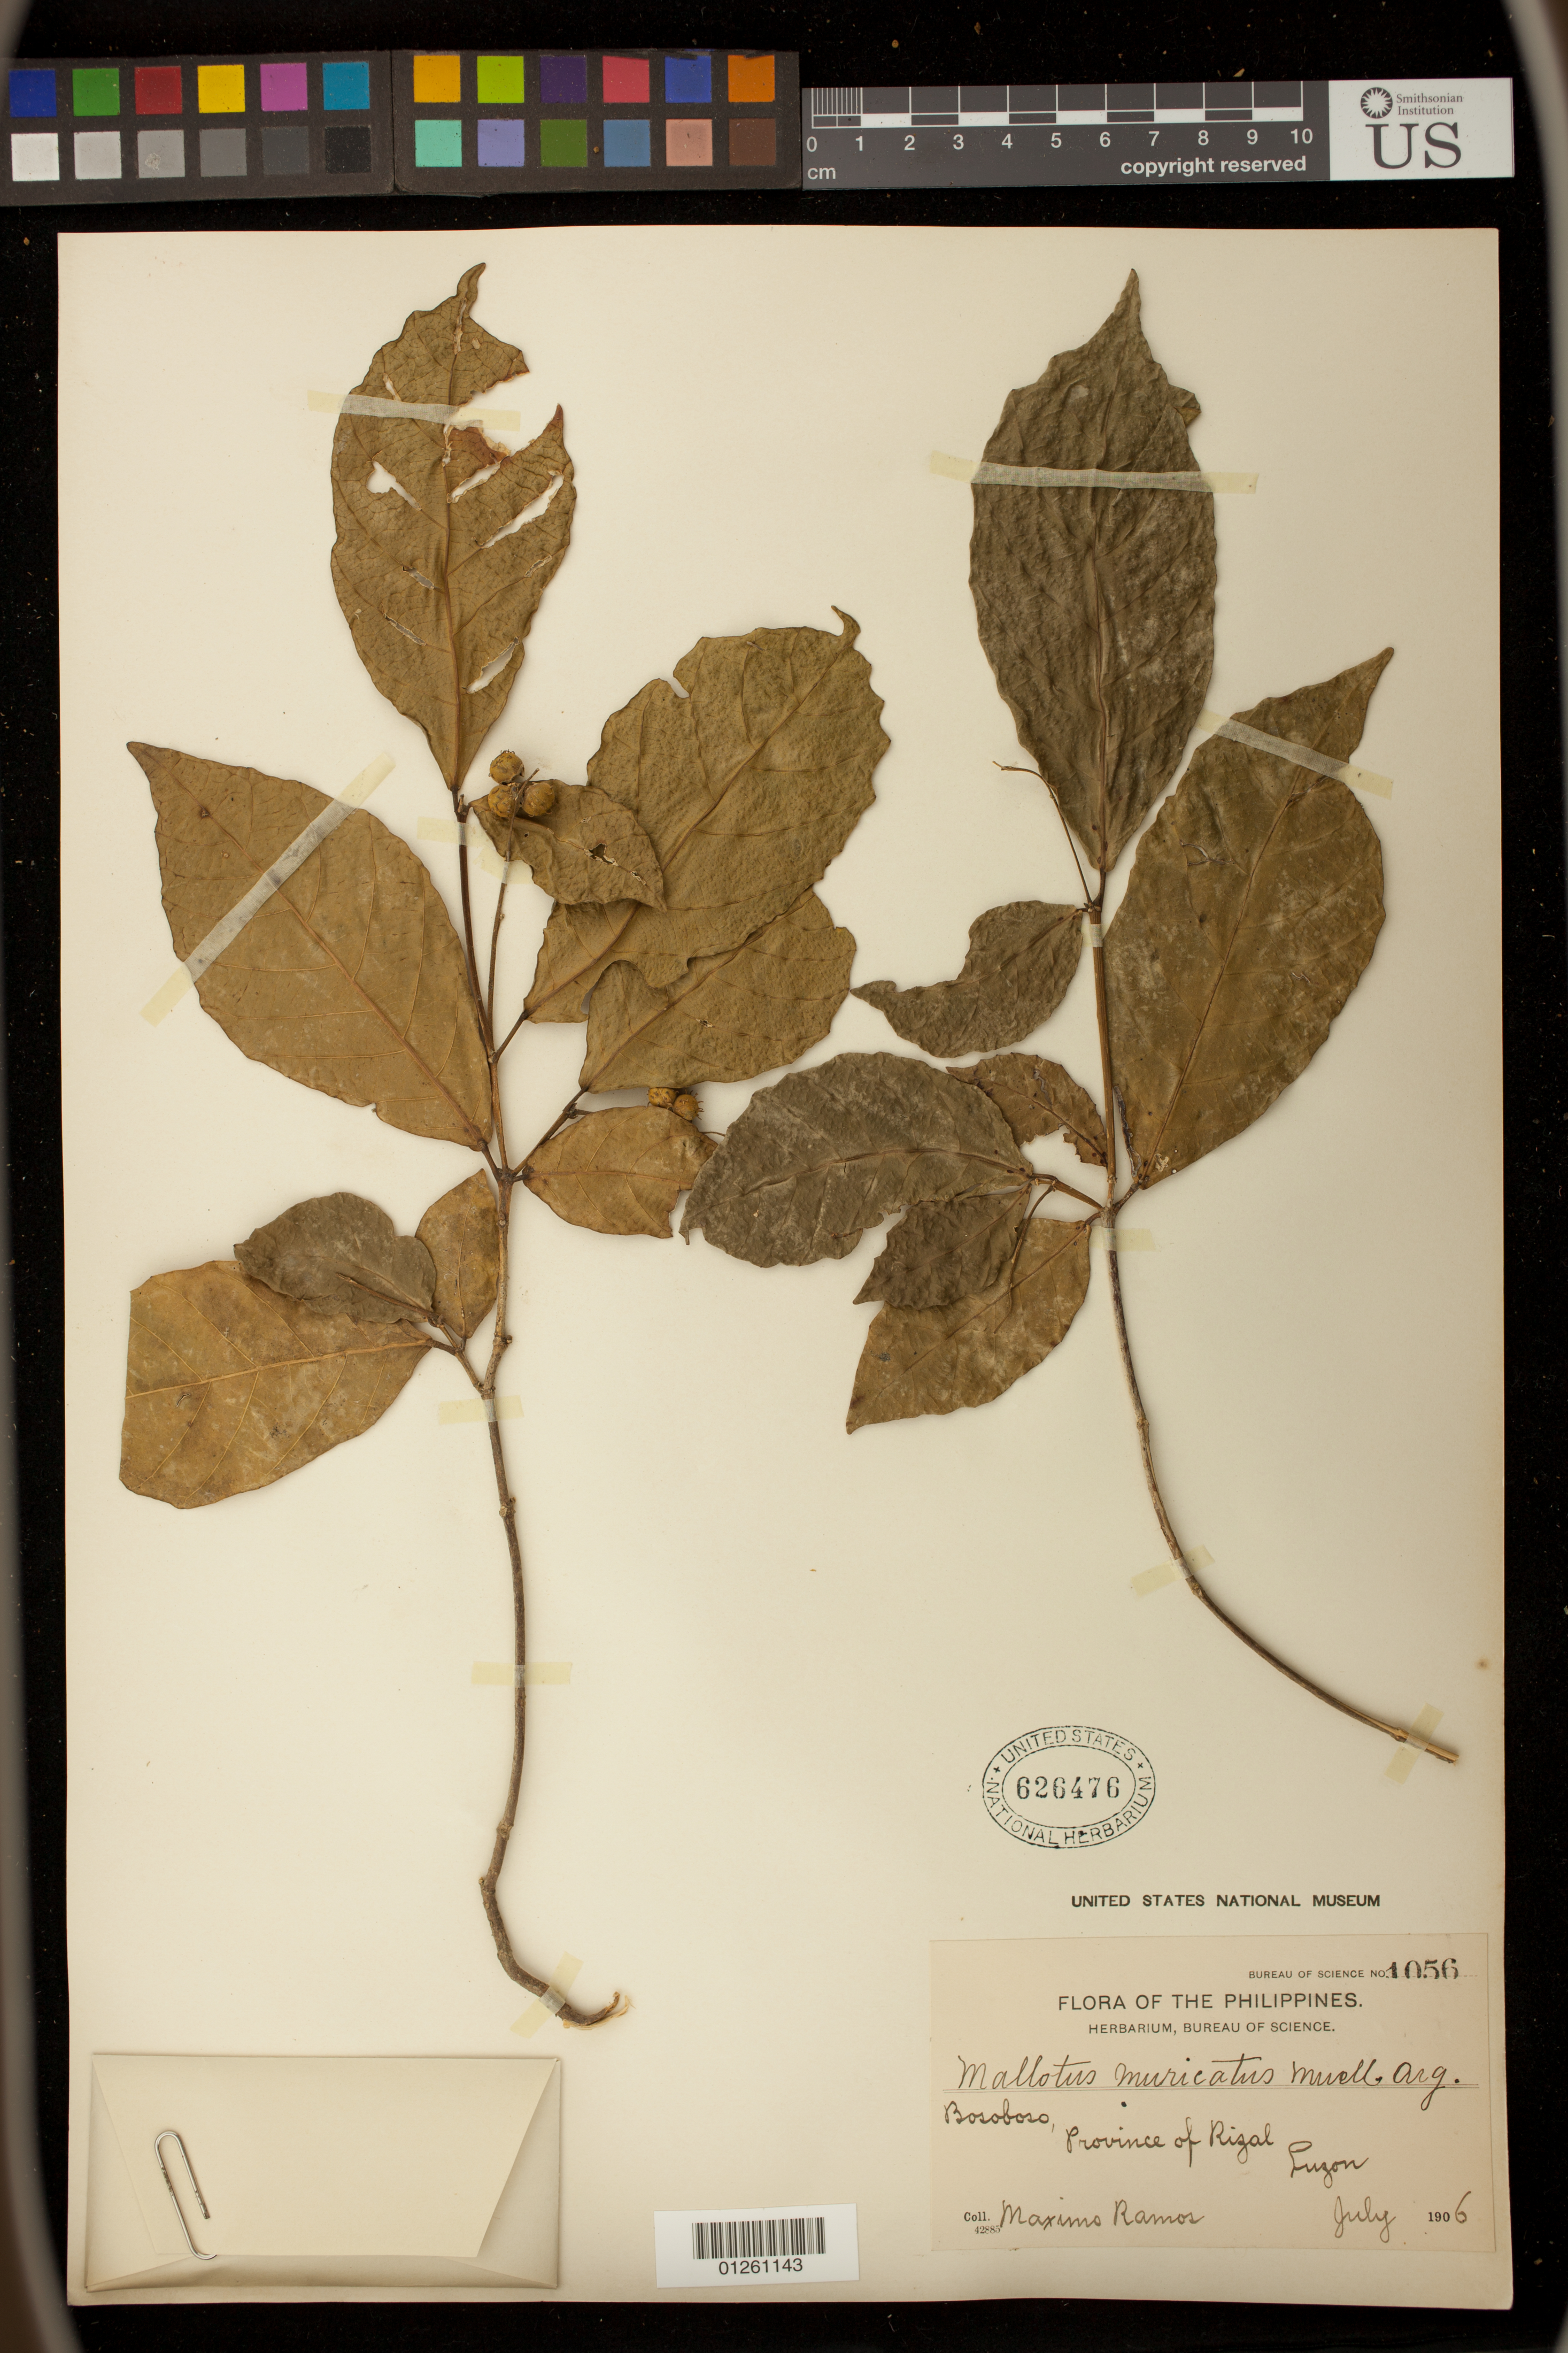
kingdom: Plantae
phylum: Tracheophyta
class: Magnoliopsida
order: Malpighiales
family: Euphorbiaceae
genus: Mallotus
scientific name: Mallotus resinosus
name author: (Blanco) Merr.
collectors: M. Ramos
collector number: Bur. Sci. 1056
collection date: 1906-07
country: Philippines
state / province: Calabarzon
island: Luzon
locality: Bosoboso, Province of Rizal, Luzon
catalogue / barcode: US 626476